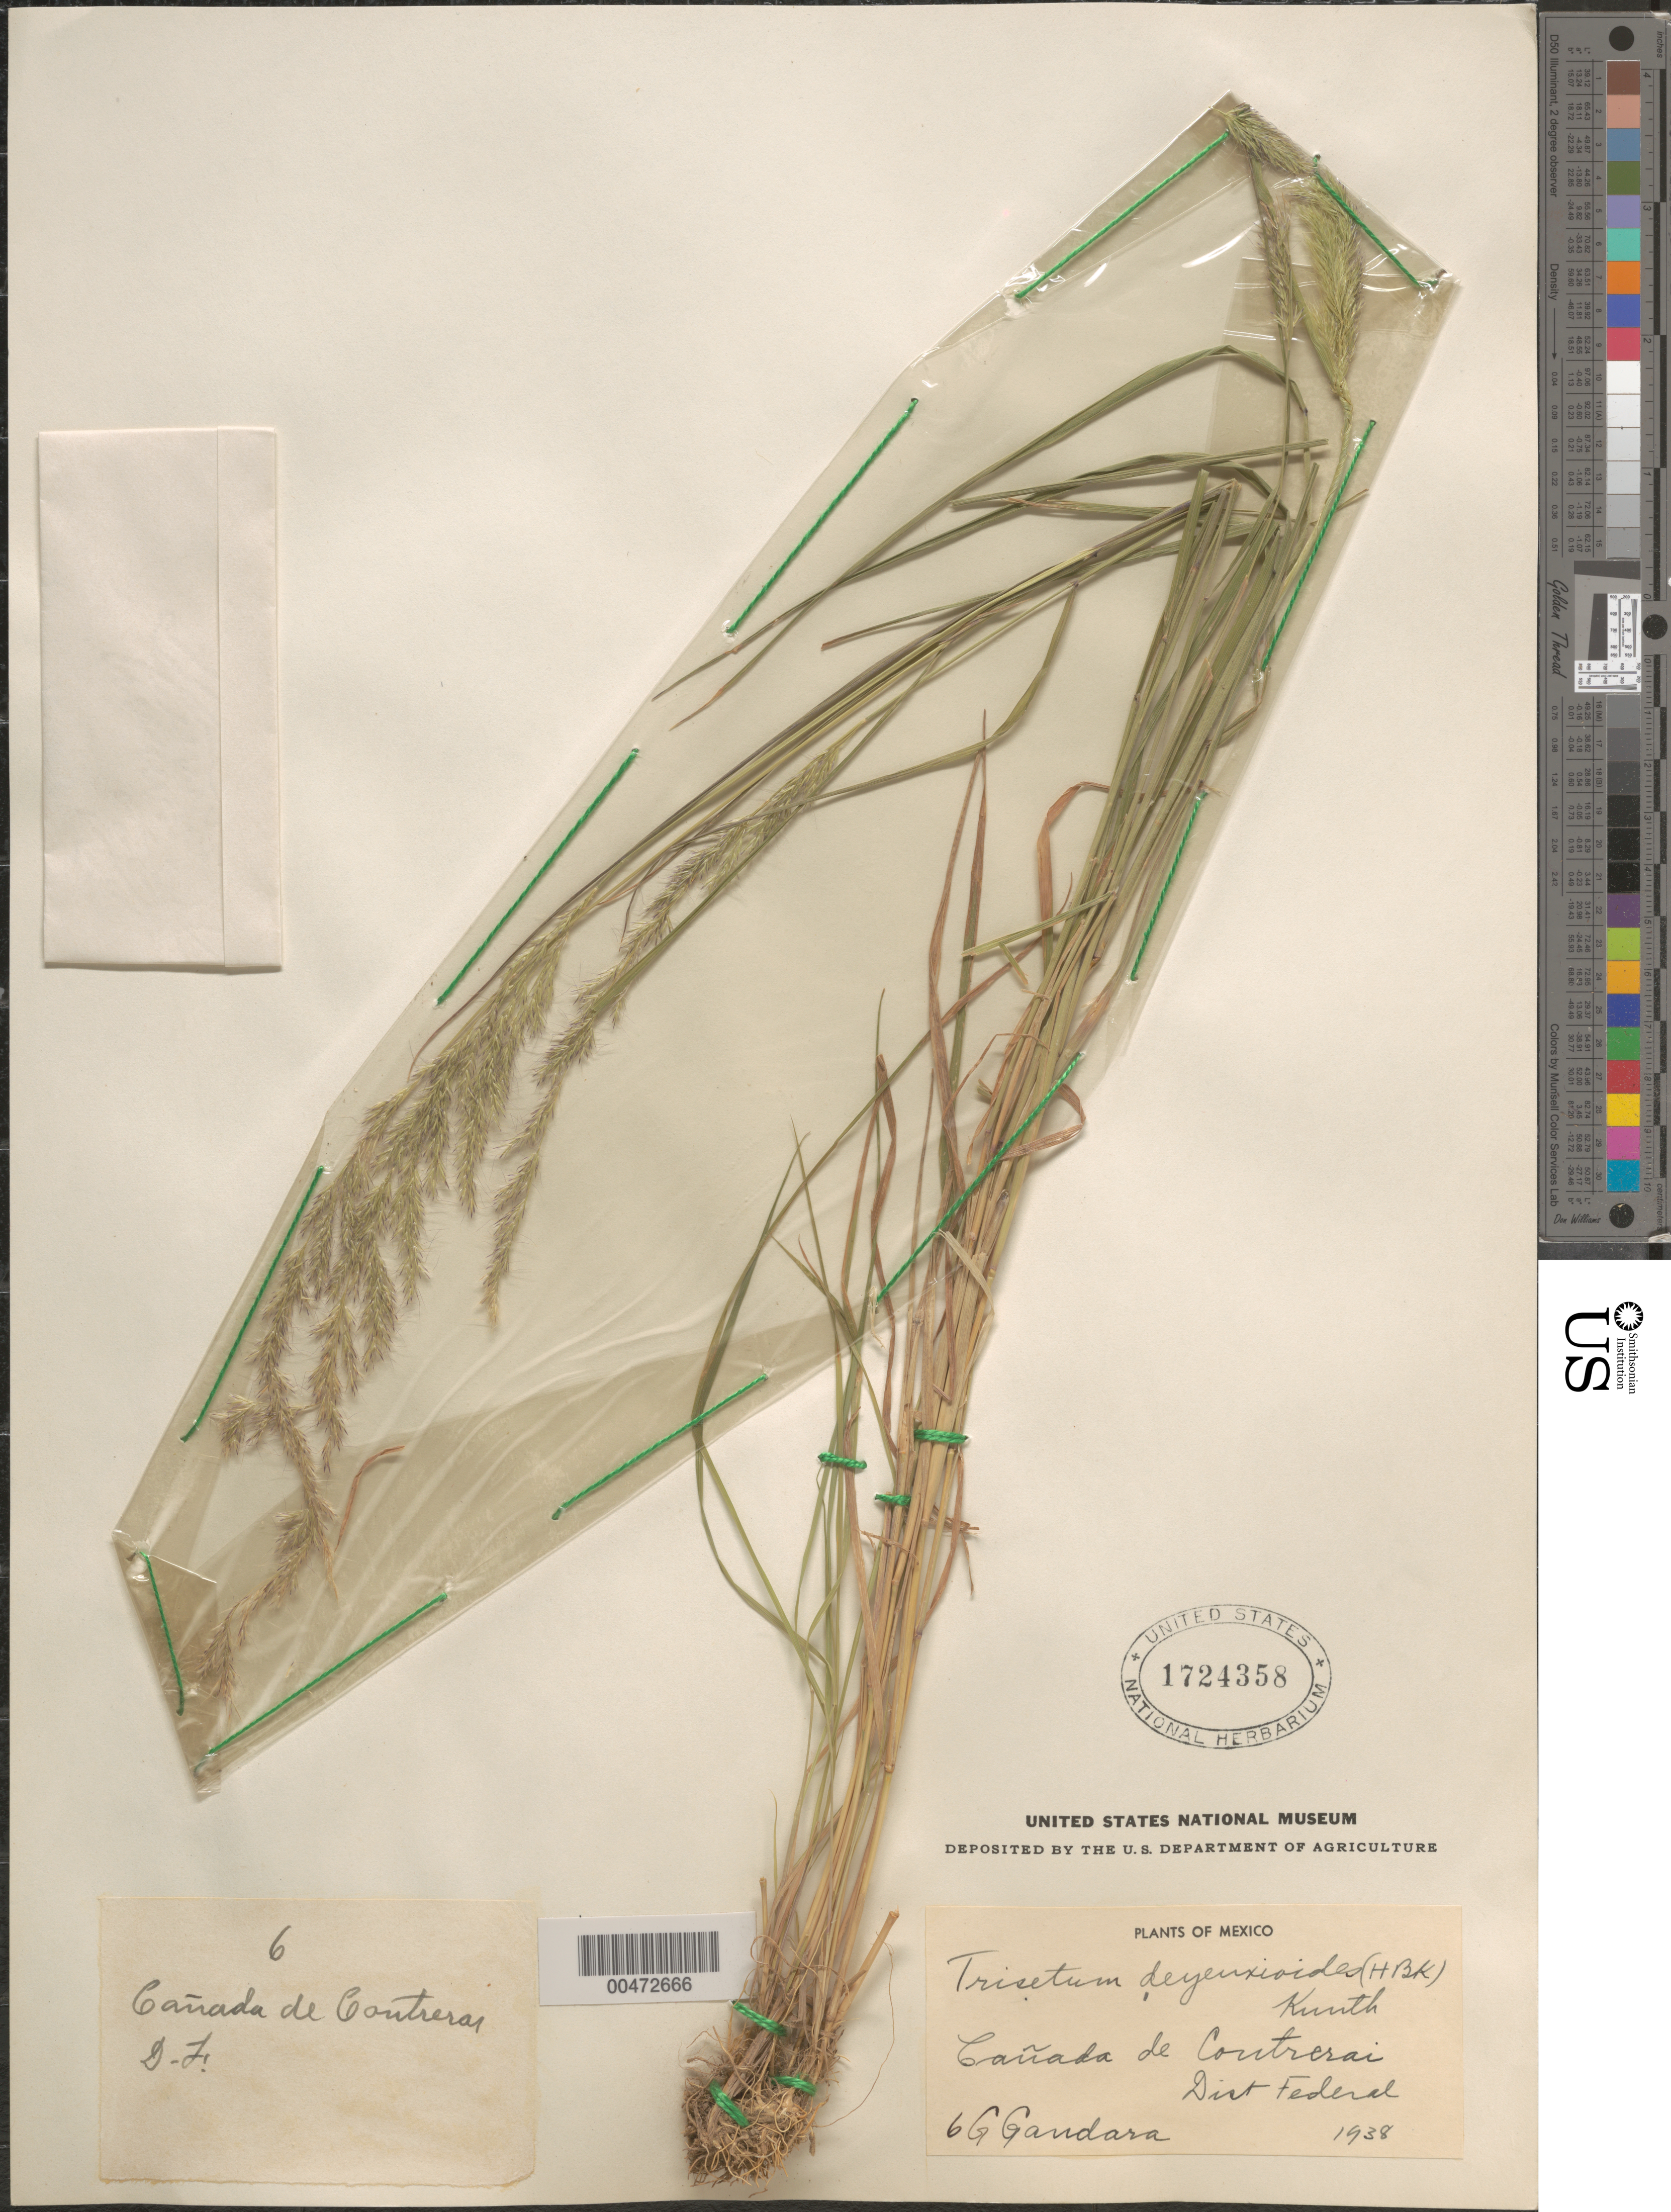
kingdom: Plantae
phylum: Tracheophyta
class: Liliopsida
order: Poales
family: Poaceae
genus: Trisetum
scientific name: Trisetum deyeuxioides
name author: (Kunth) Kunth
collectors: G. Gandara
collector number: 6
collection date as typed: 1938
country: Mexico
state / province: Distrito Federal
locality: Cañada de Contrerai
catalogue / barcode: US 1724358